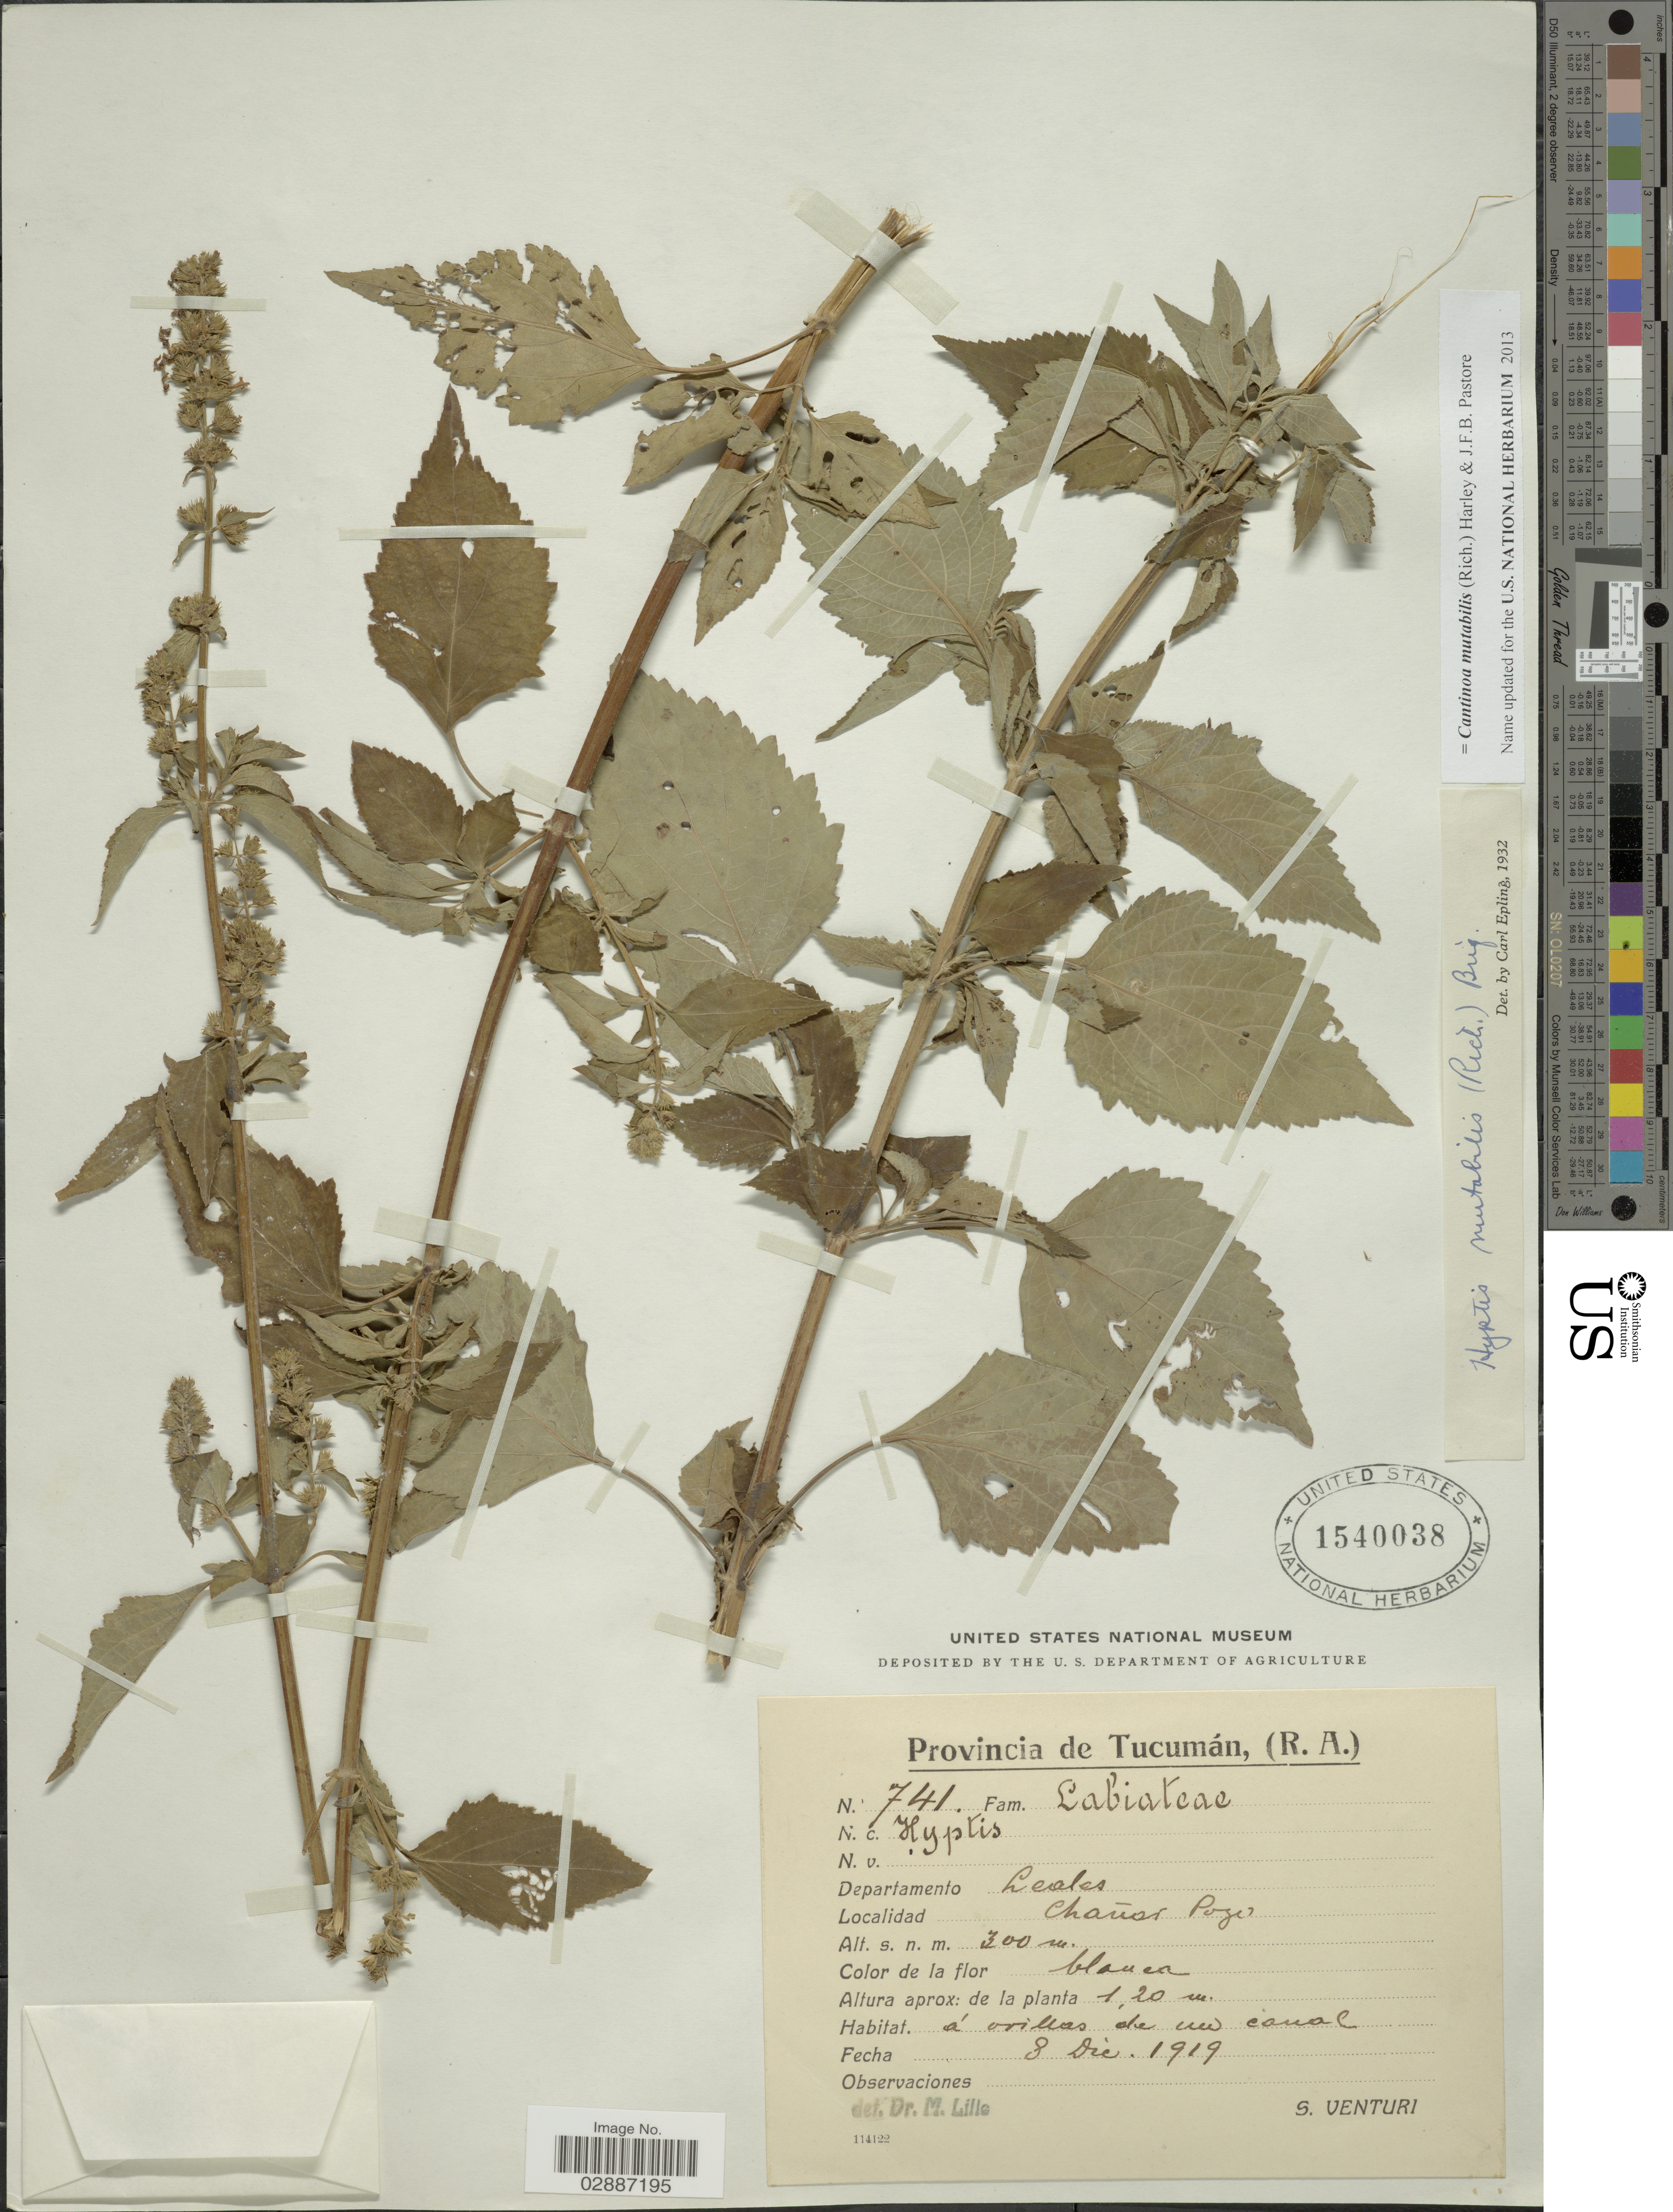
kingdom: Plantae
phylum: Tracheophyta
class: Magnoliopsida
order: Lamiales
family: Lamiaceae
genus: Cantinoa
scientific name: Cantinoa mutabilis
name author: (Epling) Harley & J.F.B. Pastore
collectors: S. Venturi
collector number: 741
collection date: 1919-12-08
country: Argentina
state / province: Tucuman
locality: Departamento Leales. Chañar Pozo.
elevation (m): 300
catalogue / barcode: US 1540038